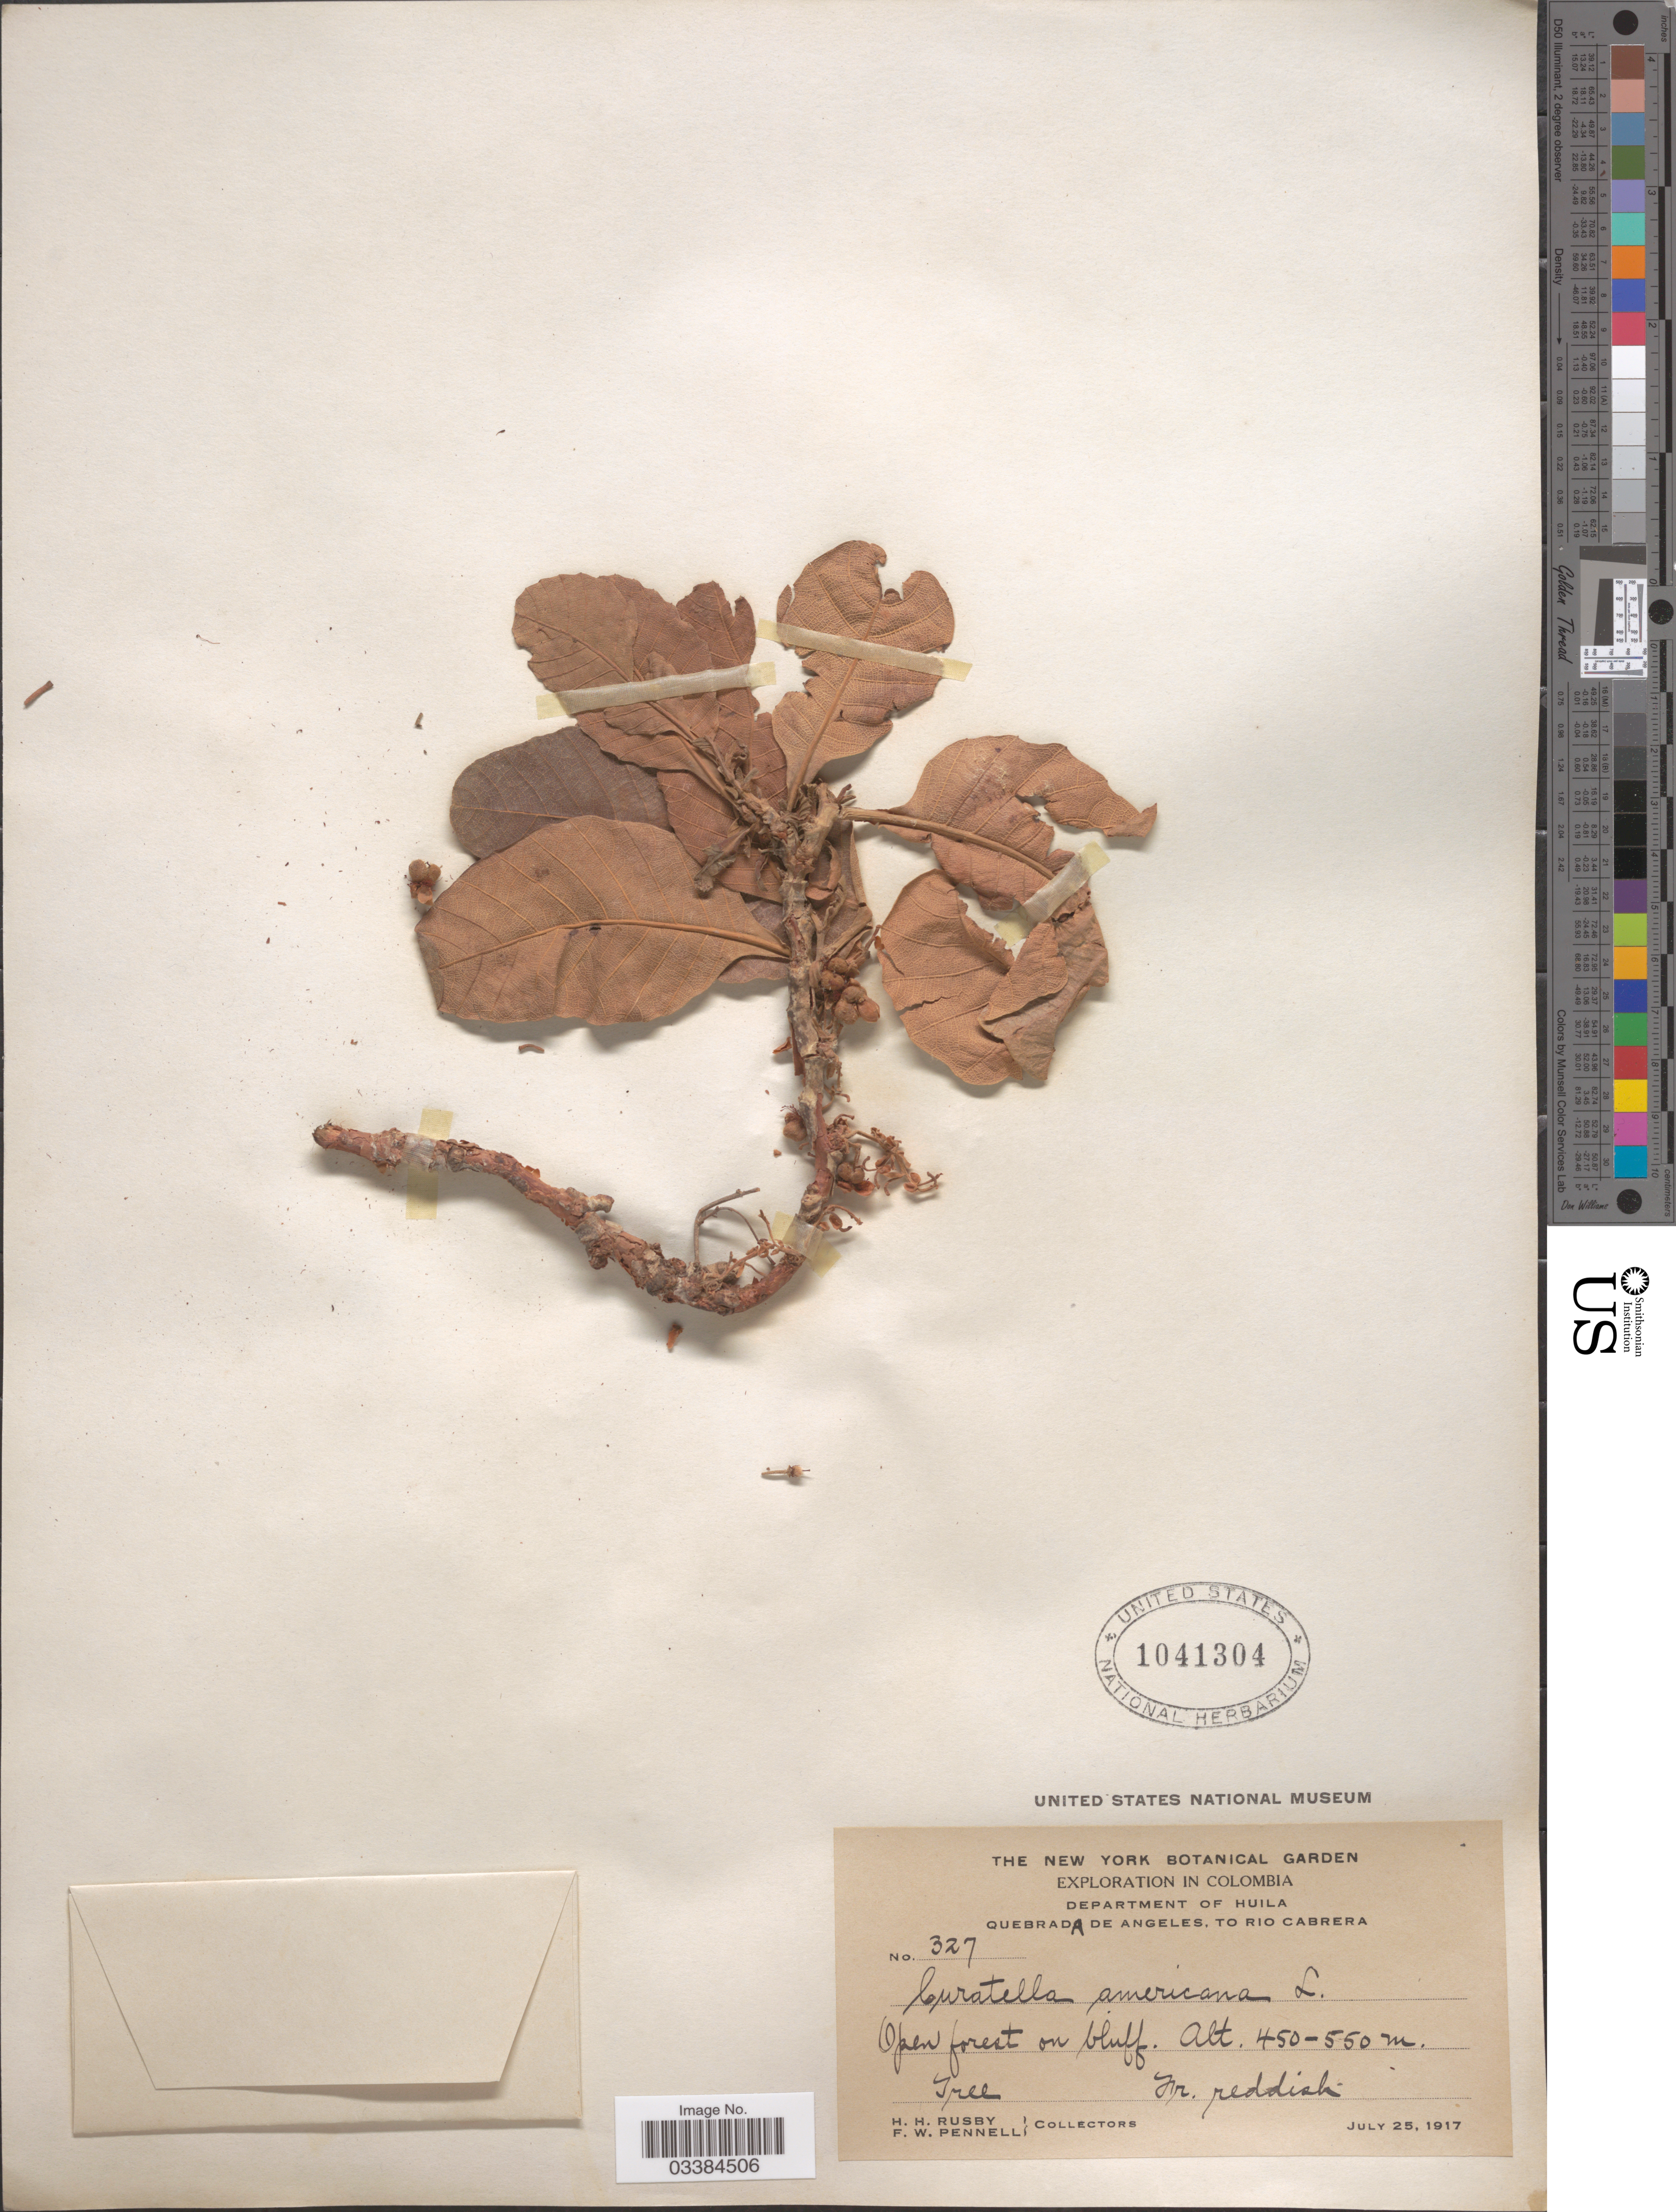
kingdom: Plantae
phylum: Tracheophyta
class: Magnoliopsida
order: Dilleniales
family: Dilleniaceae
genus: Curatella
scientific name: Curatella americana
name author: L.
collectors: H. H. Rusby & F. W. Pennell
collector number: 327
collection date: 1917-07-25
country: Colombia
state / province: Huila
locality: Department of Huila, Quebrada de Angeles, to Rio Cabrera.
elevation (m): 450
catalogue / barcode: US 1041304